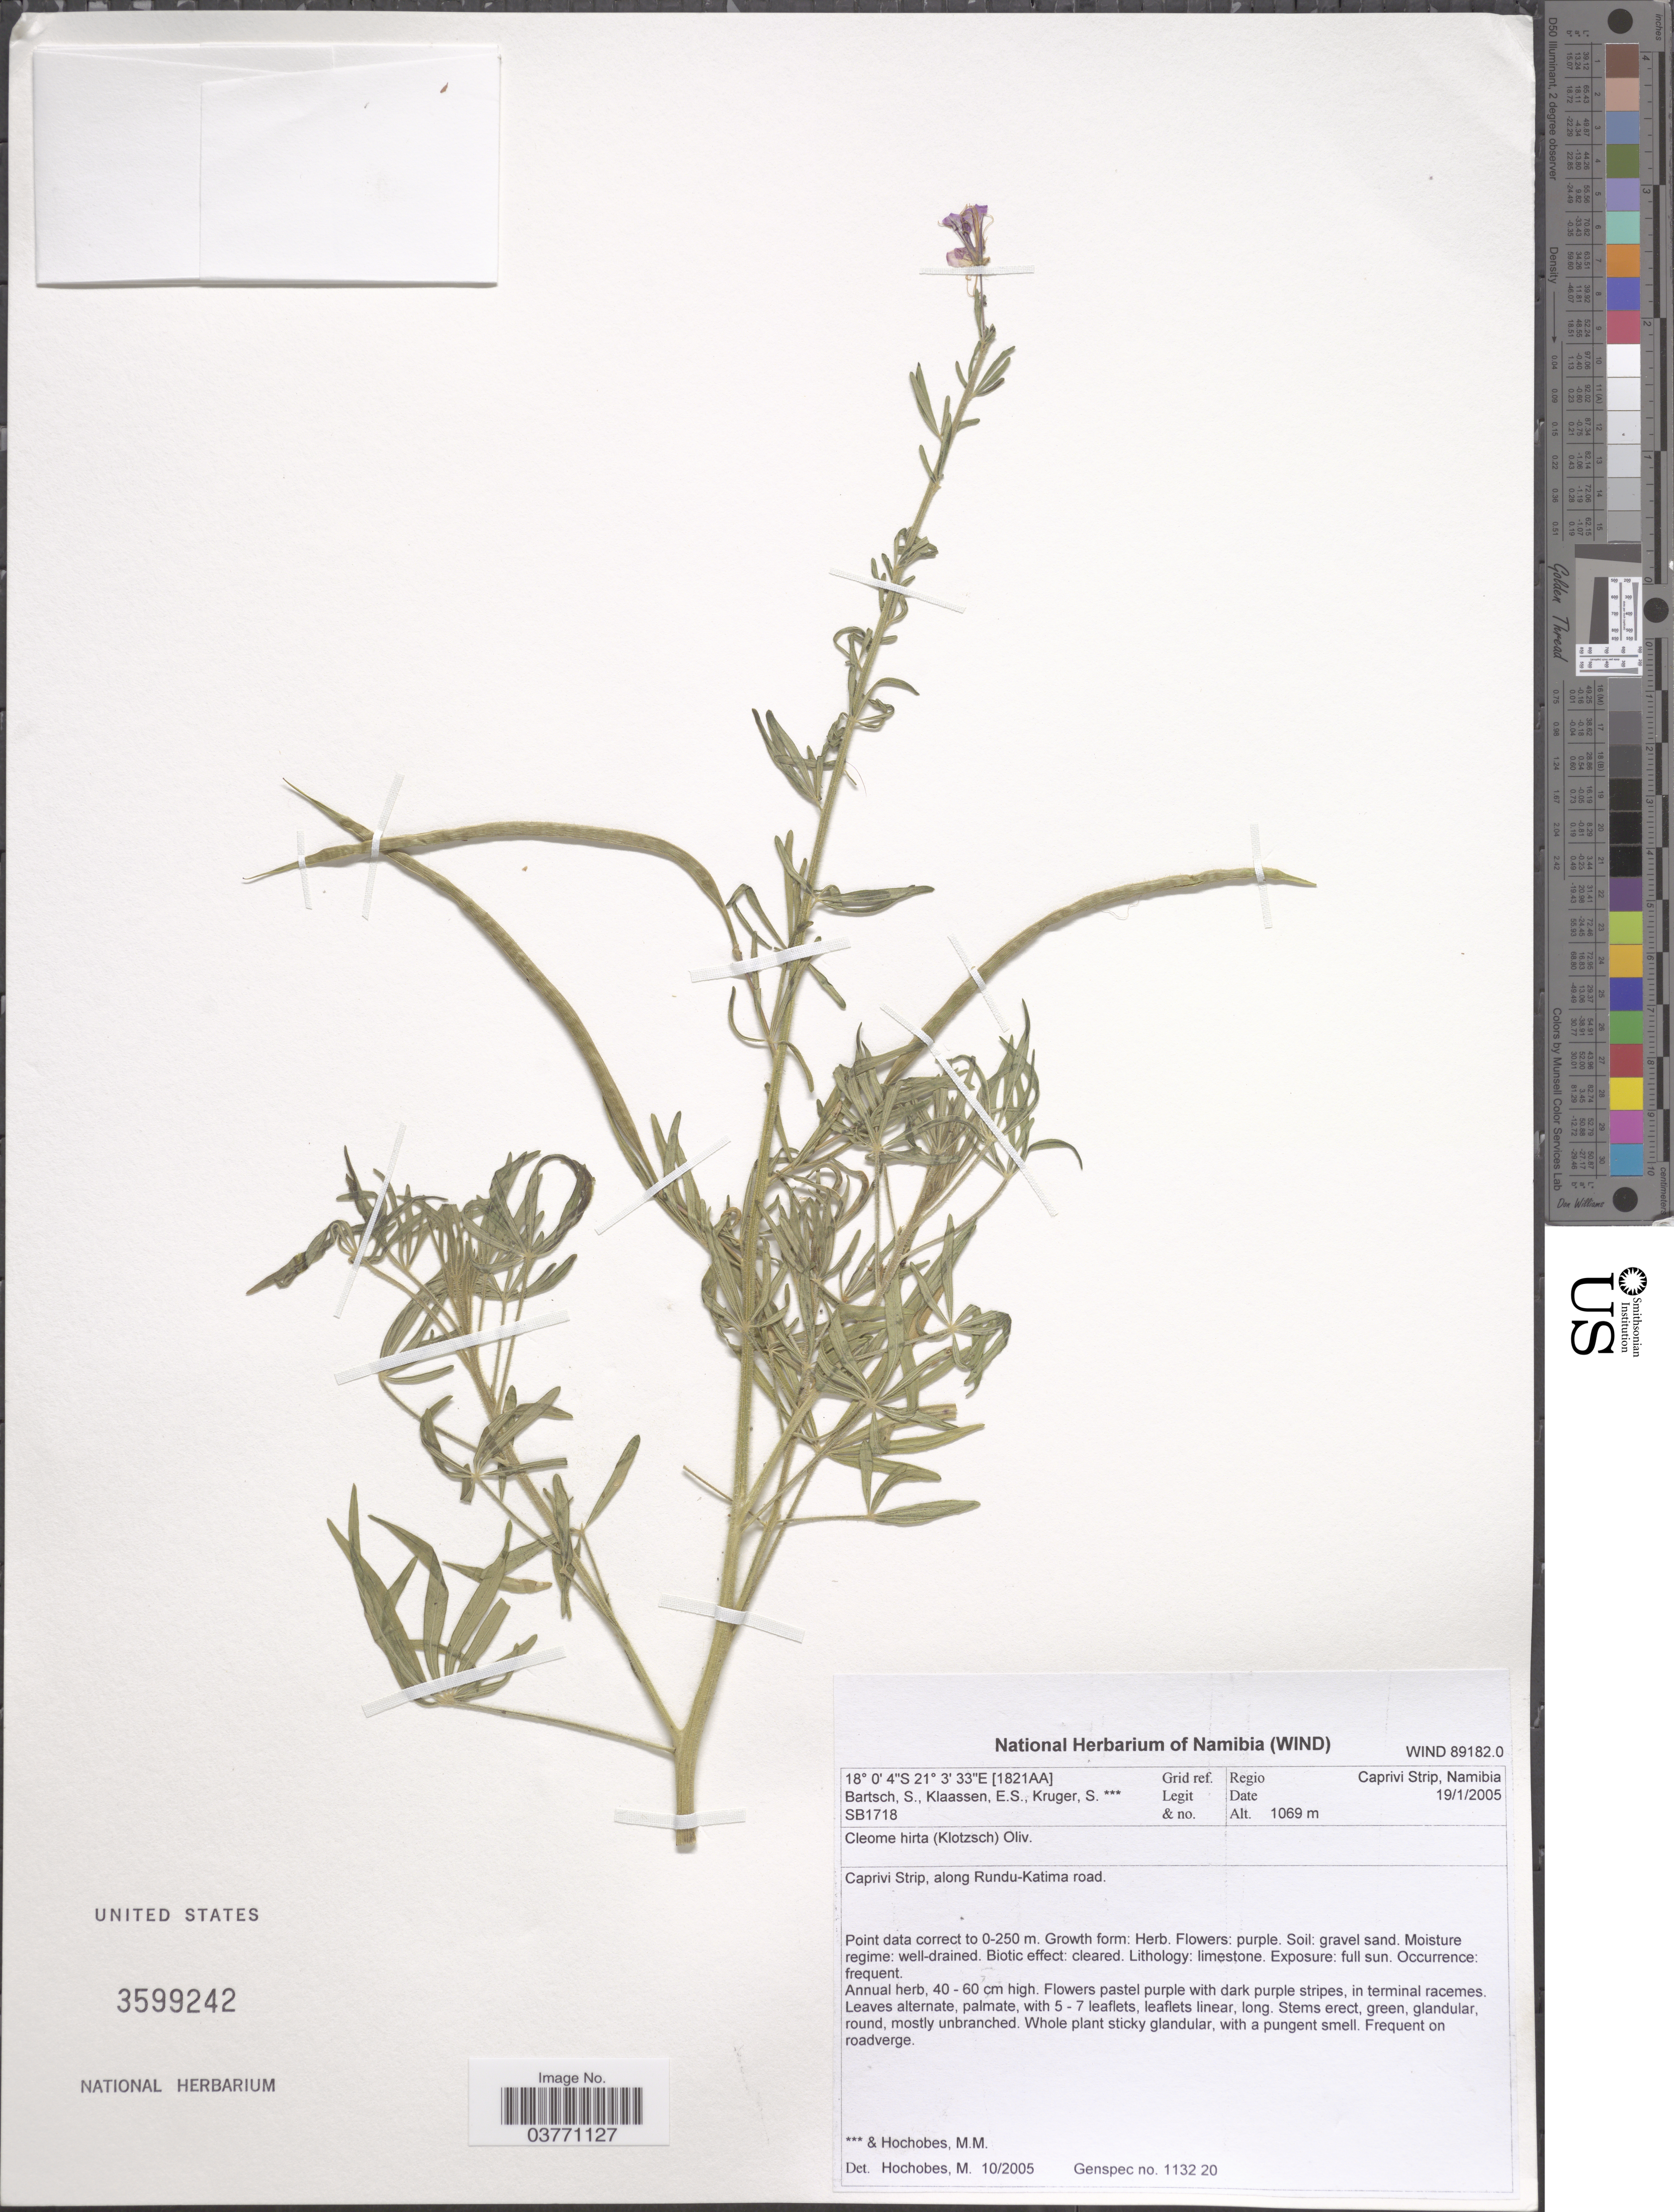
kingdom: Plantae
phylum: Tracheophyta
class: Magnoliopsida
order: Brassicales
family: Cleomaceae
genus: Sieruela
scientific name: Sieruela hirta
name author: (Klotzsch) Roalson & J.C. Hall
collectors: S. Bartsch, E. S. Klaassen & S. Kruger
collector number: SB1718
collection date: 2005-01-19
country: Namibia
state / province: Caprivi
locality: [1821AA] Grid ref. Caprivi Strip, along Rundu-Katima road.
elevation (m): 1069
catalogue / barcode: US 3599242